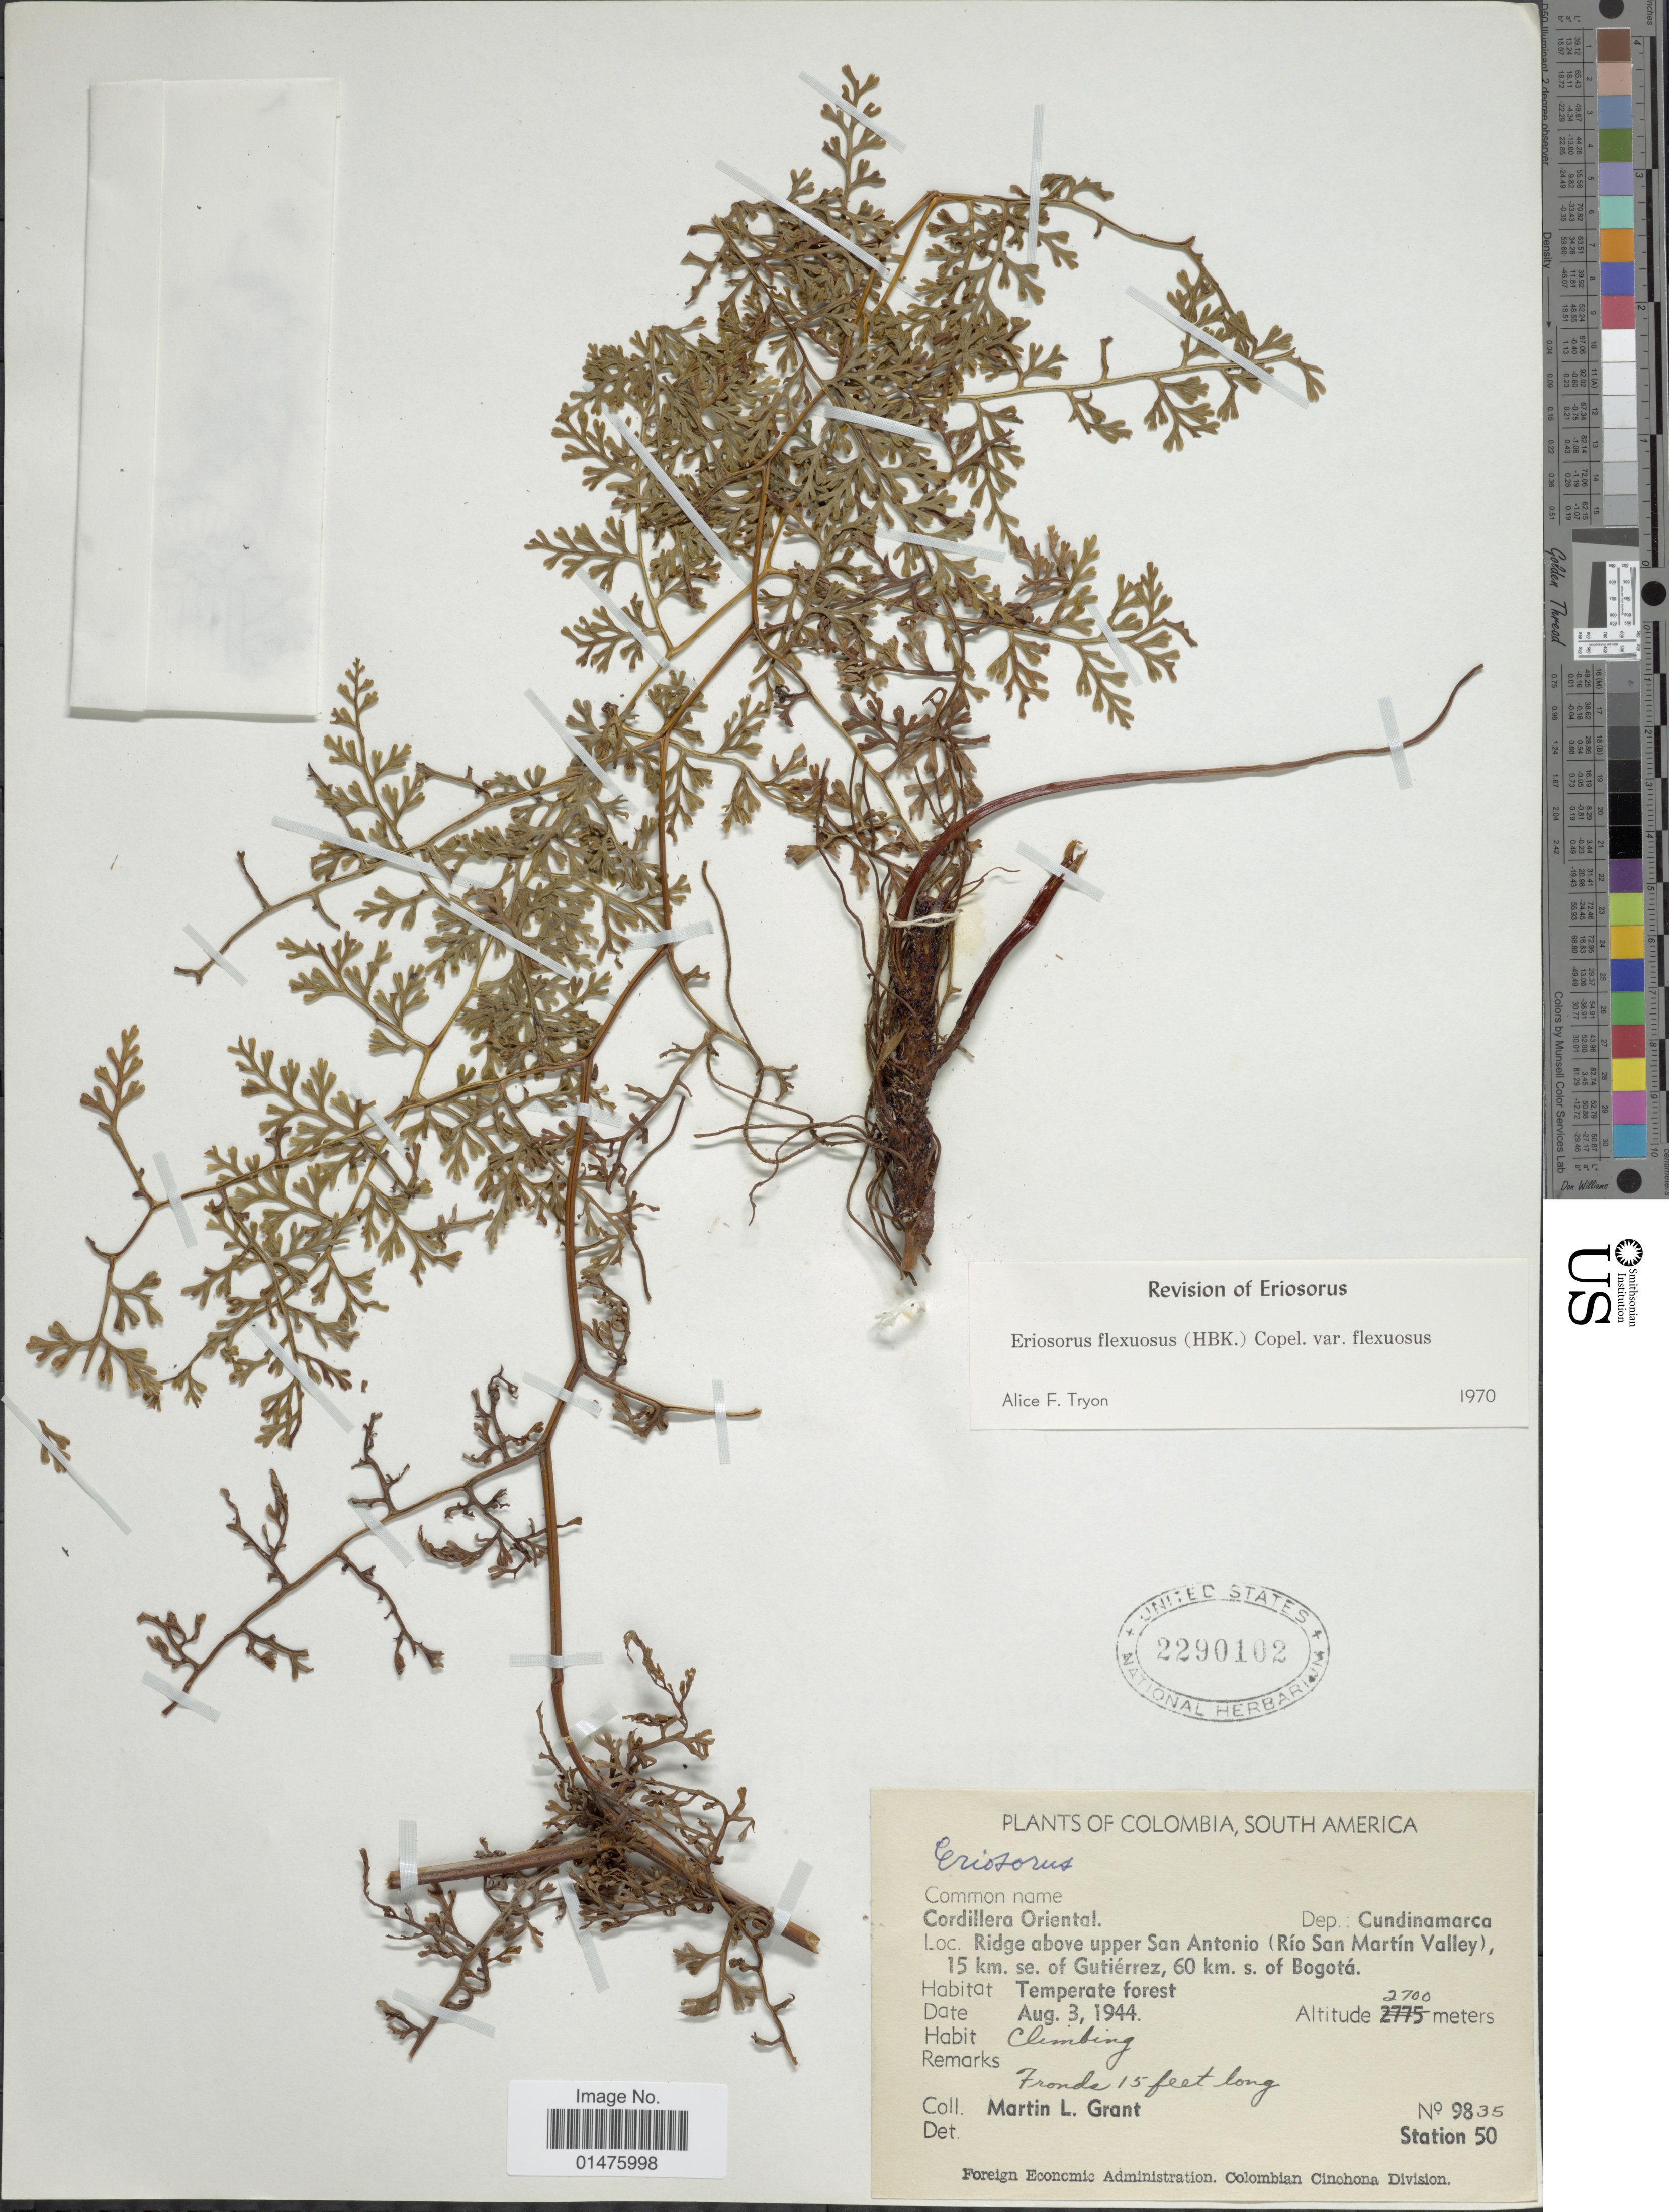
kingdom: Plantae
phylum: Tracheophyta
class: Polypodiopsida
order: Polypodiales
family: Pteridaceae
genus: Jamesonia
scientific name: Jamesonia flexuosa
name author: (Humb. & Bonpl.) Christenh.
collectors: M. L. Grant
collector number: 9835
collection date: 1944-08-03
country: Colombia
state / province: Cundinamarca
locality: South America, Cordillera Oriental, Dep: Cundinamarca, Ridge above upper San Antonio (Río San Martin Valley) 15 km se. of Guitiérres, 60 km, s. of Bogotá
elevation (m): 2700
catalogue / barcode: US 2290102